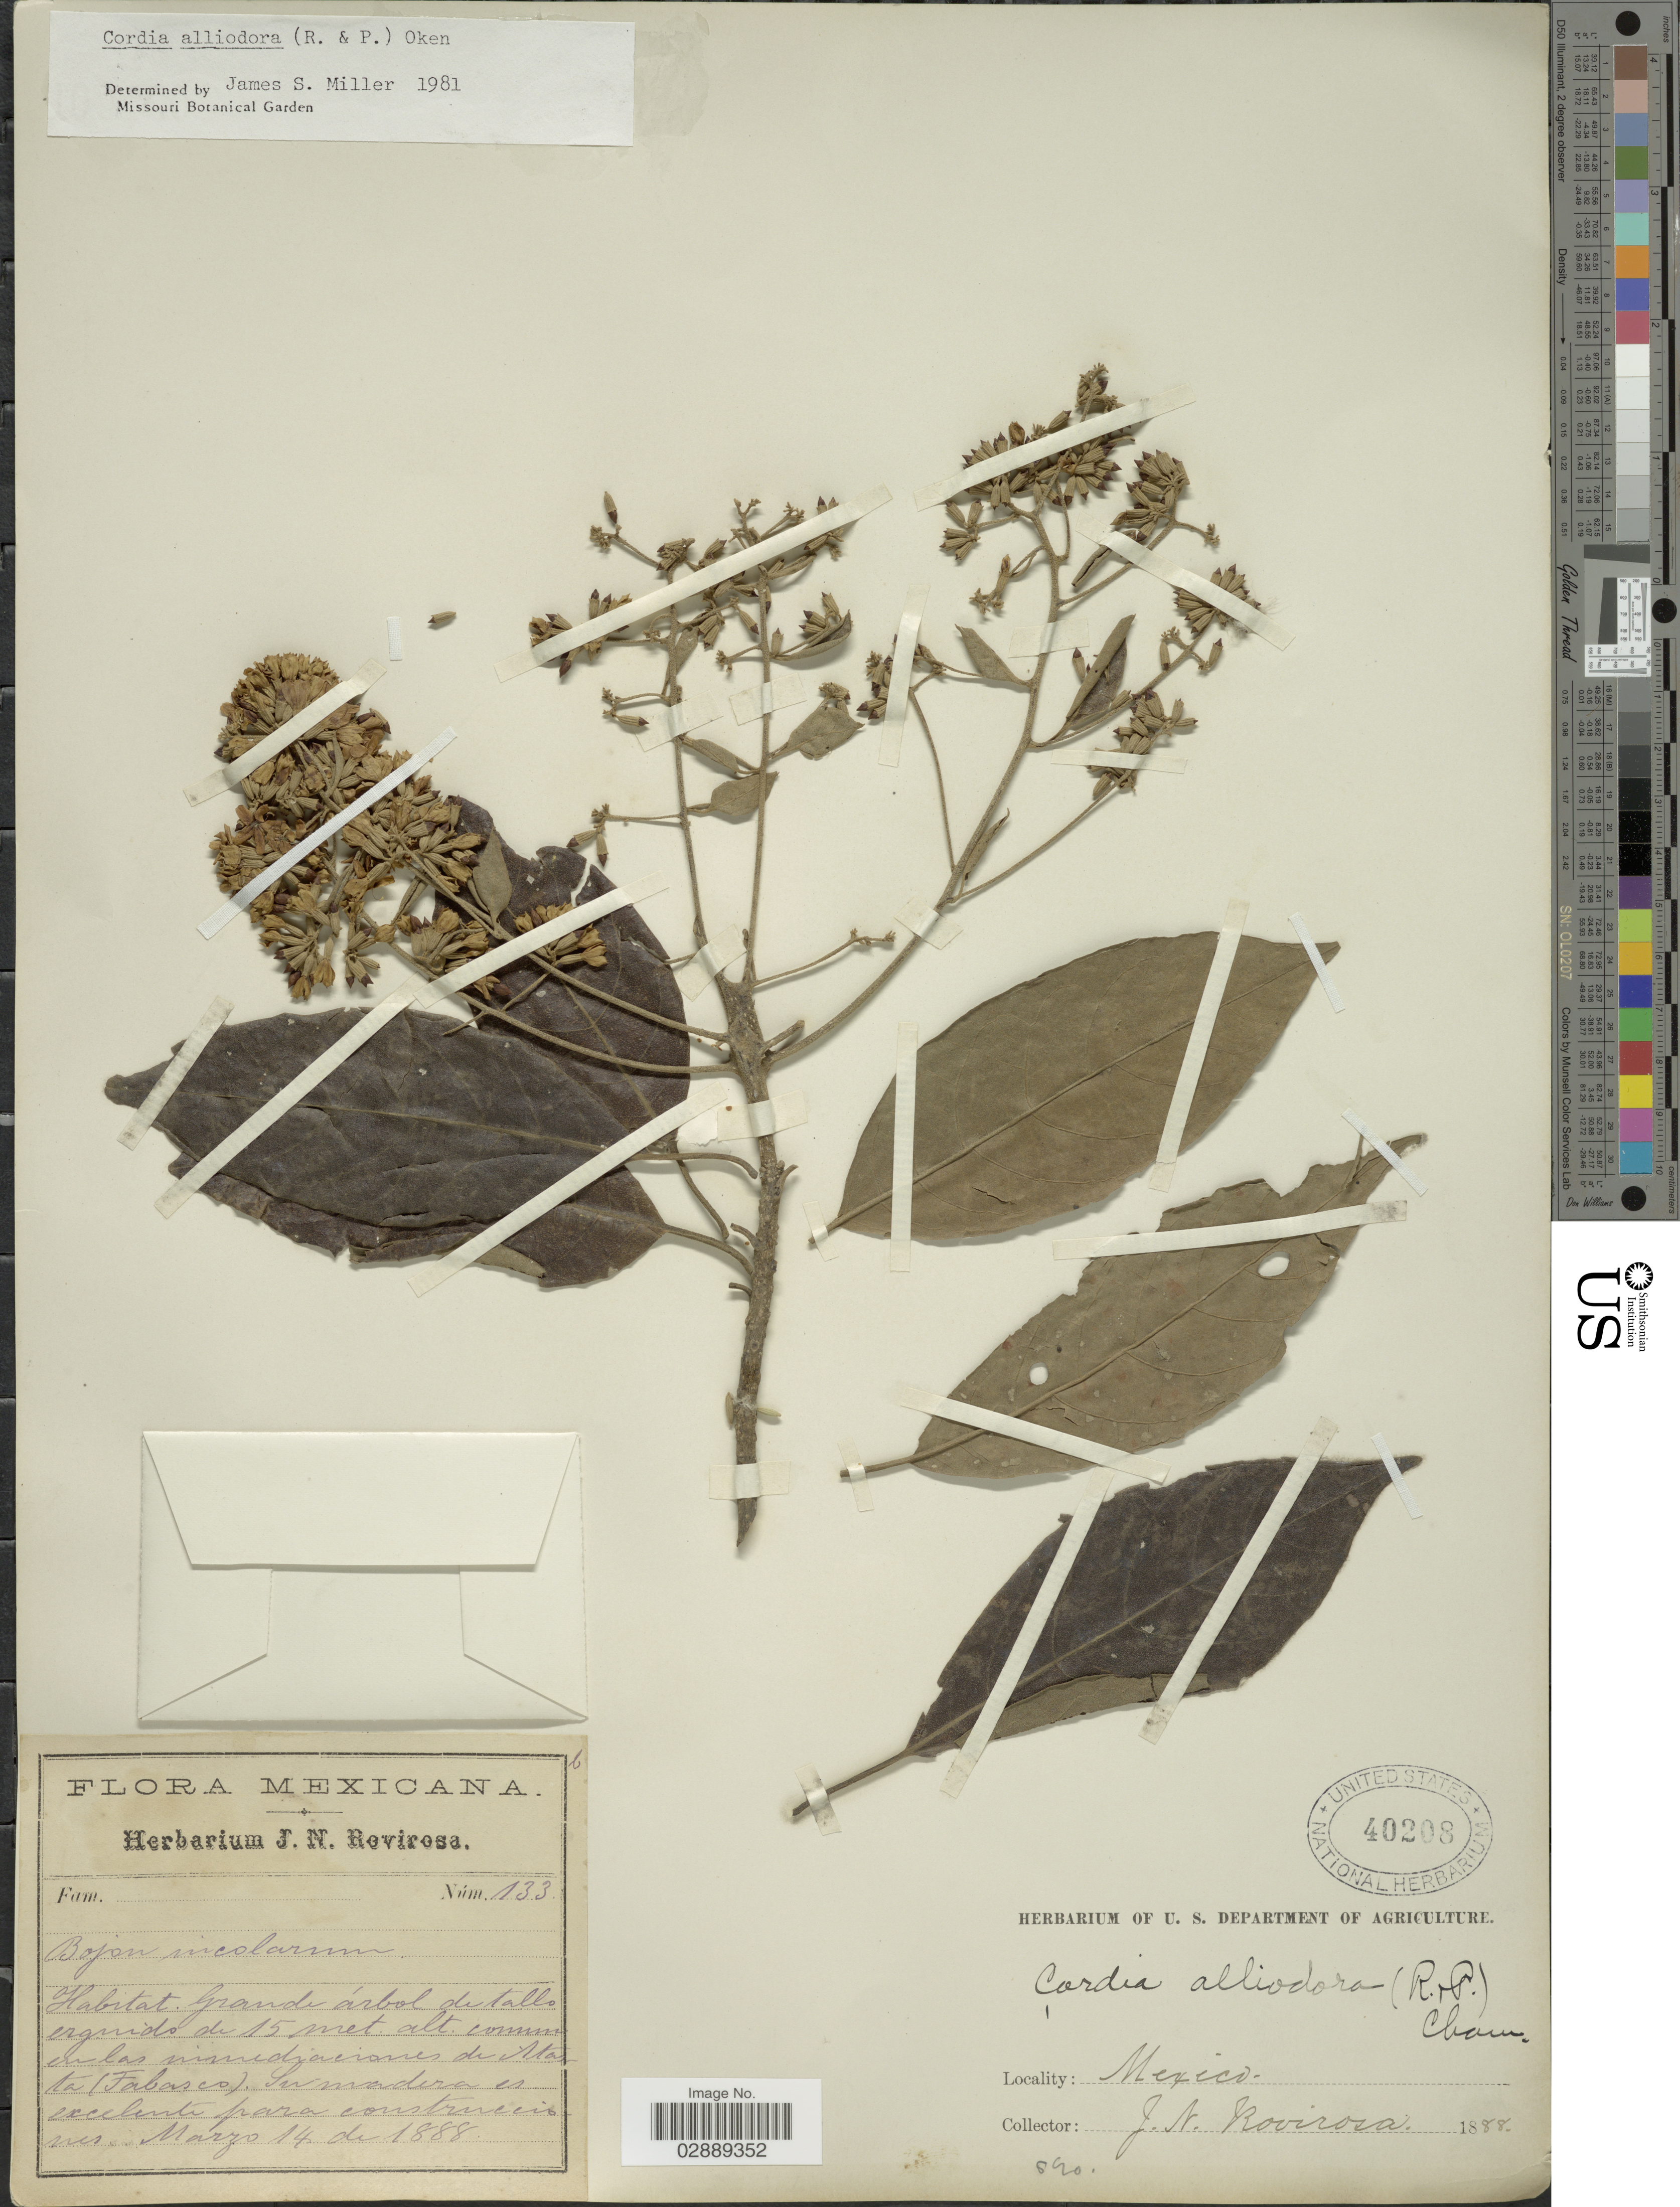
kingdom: Plantae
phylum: Tracheophyta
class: Magnoliopsida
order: Boraginales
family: Cordiaceae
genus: Cordia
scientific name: Cordia alliodora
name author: (Ruiz & Pav.) Oken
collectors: J. N. Rovirosa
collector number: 133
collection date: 1888-03-14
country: Mexico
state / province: Tabasco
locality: Alta (Tabasco), In madera es excelente para construcciones.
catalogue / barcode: US 40208